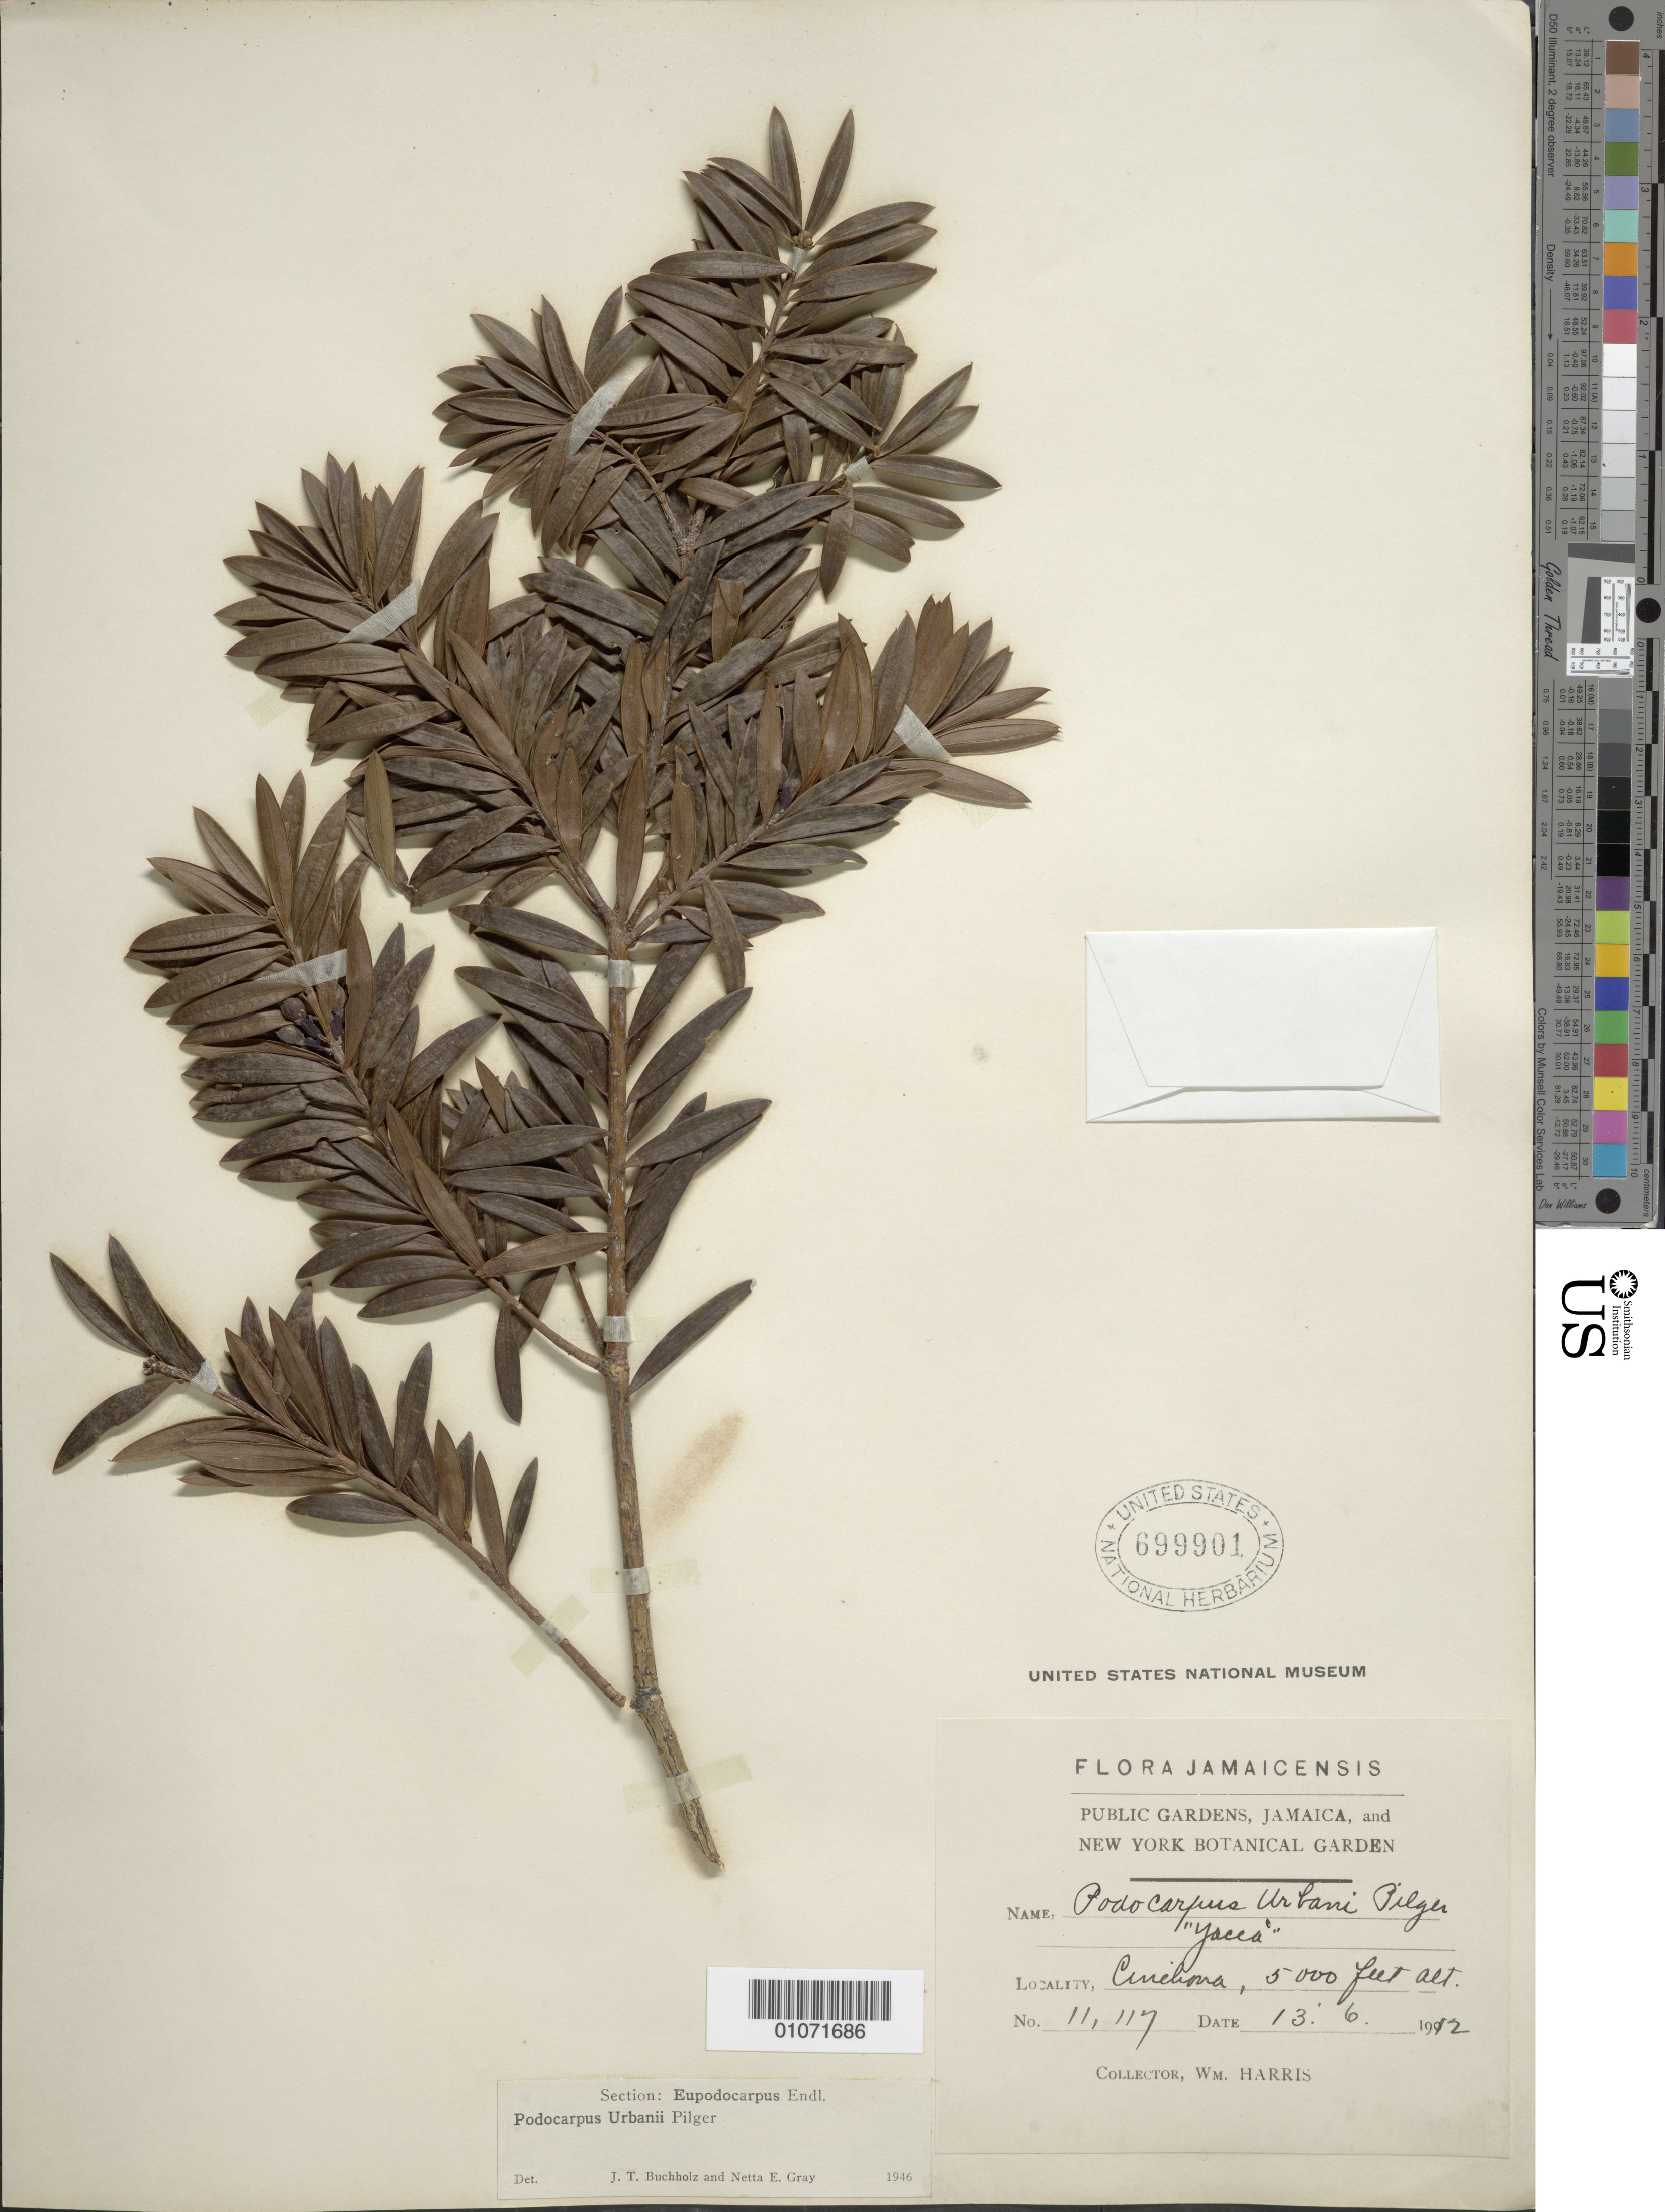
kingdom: Plantae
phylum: Tracheophyta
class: Pinopsida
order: Pinales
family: Podocarpaceae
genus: Podocarpus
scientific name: Podocarpus urbani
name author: Pilg.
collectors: W. H. Harris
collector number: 11117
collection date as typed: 13 Jun 1912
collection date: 1912-06-13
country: Jamaica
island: Jamaica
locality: Cinchona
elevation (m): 1524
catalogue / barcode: US 699901